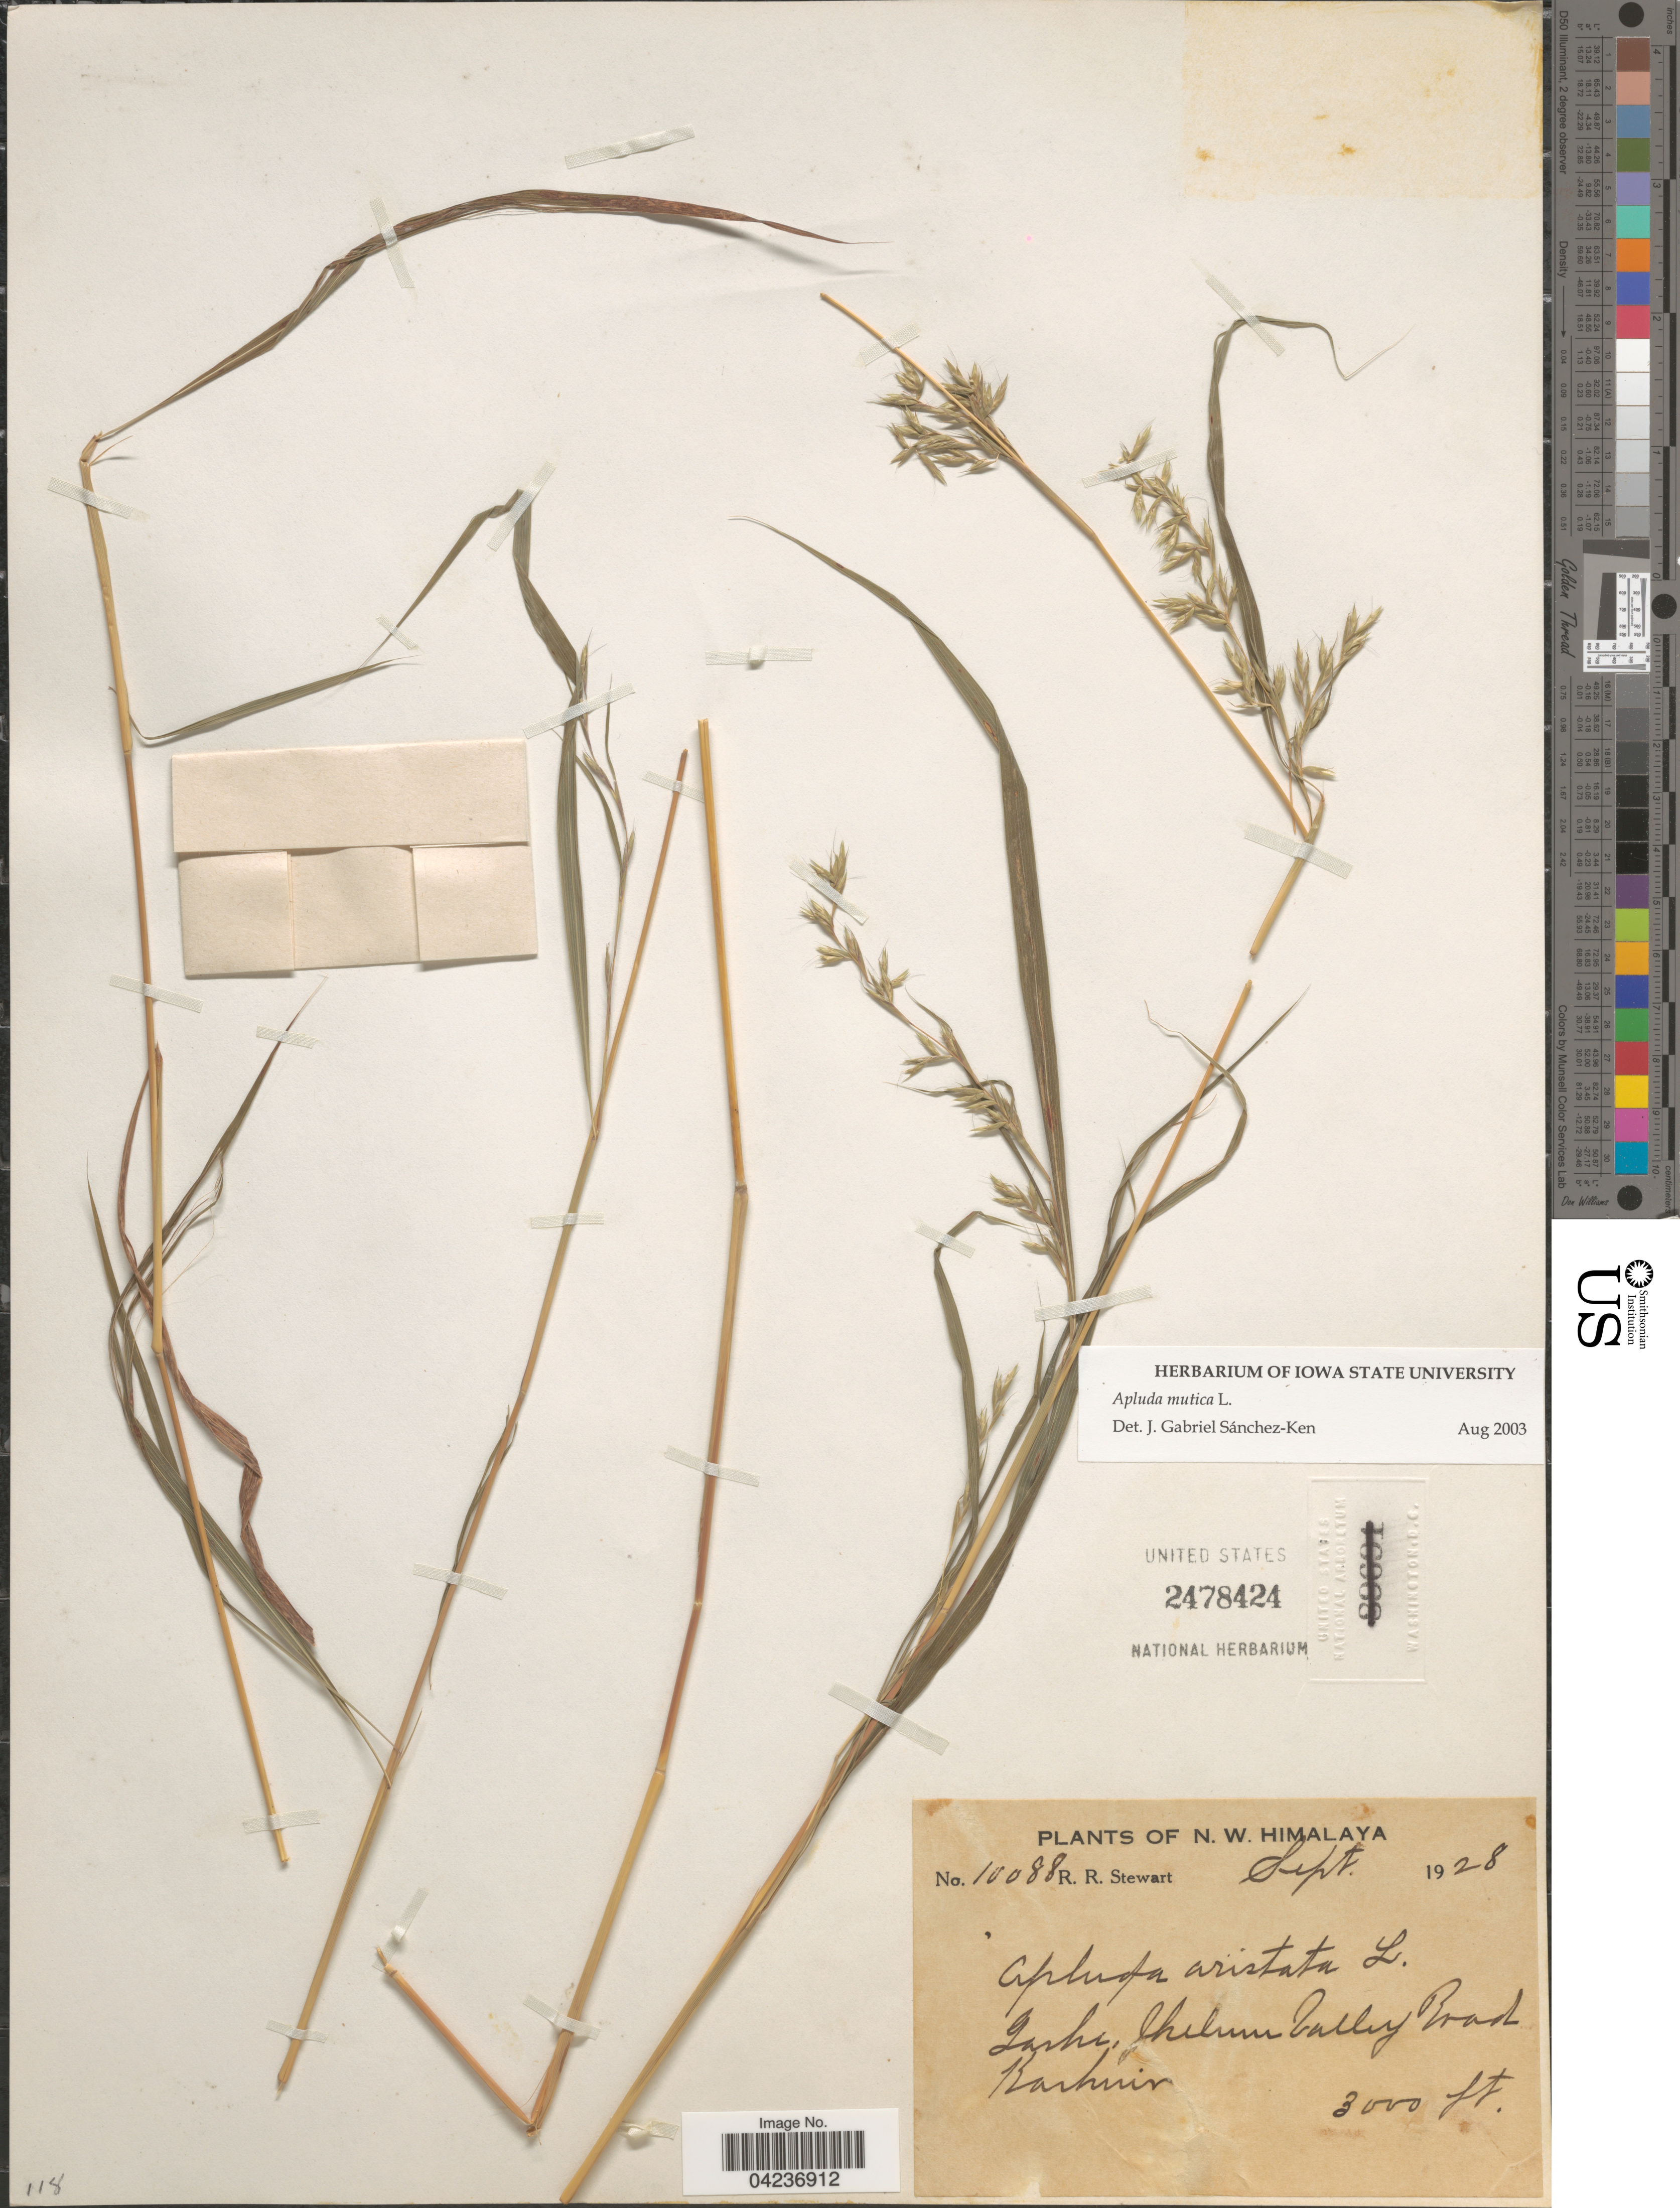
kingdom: Plantae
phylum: Tracheophyta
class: Liliopsida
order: Poales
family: Poaceae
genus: Apluda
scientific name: Apluda mutica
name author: L.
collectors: R. Stewart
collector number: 10088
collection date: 1928-09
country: India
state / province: Jammu and Kashmir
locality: N.W. Himalaya. Gashi, Thelum Valley Road. Kashmir.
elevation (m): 914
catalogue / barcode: US 2478424